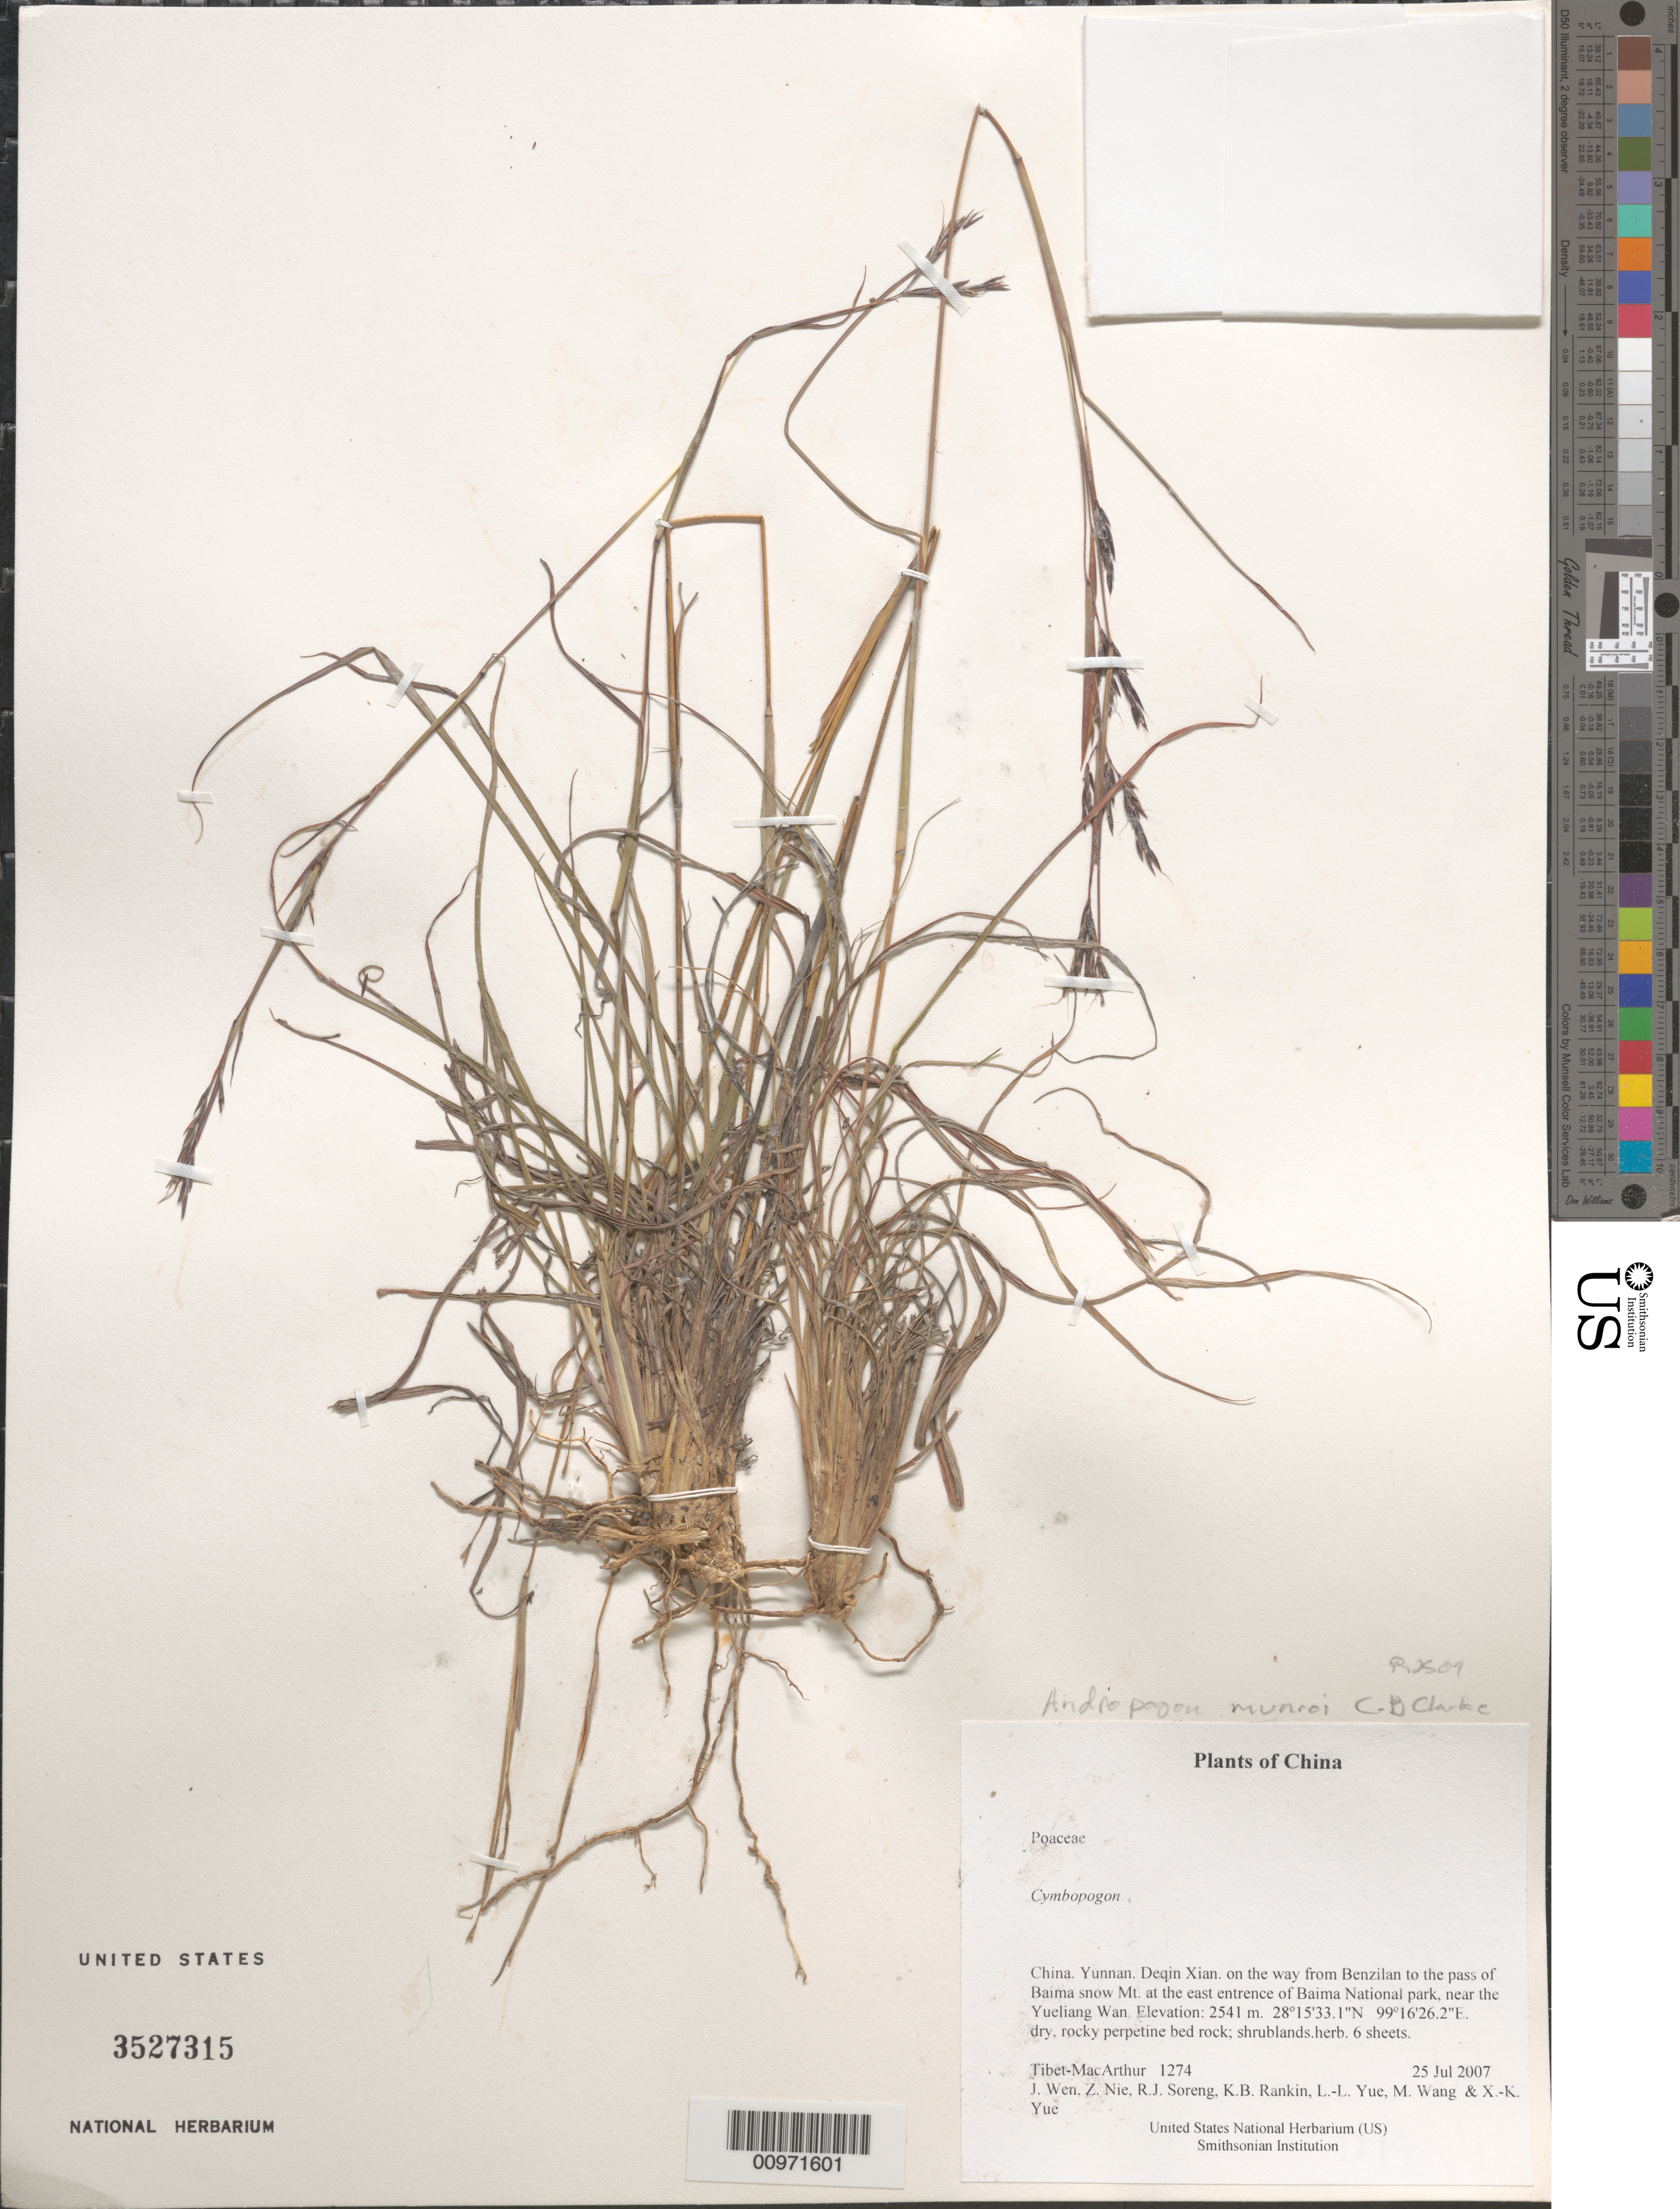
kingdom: Plantae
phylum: Tracheophyta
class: Liliopsida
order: Poales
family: Poaceae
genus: Andropogon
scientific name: Andropogon munroi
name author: C.B. Clarke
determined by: Soreng, Robert J., Research Associate (BOT), Smithsonian Institution - National Museum of Natural History (UNITED STATES)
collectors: Tibet-MacArthur, J. Wen, Z. Nie, R. J. Soreng, K. Rankin, L. Yue, M. Wang & X. Yue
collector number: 1274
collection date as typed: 25 Jul 2007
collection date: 2007-07-25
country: China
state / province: Yunnan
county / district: Deqin Xian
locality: on the way from Benzilan to the pass of Baima snow Mt. at the east entrence of Baima National park, near the Yueliang Wan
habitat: dry, rocky perpetine bed rock; shrublands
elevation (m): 2541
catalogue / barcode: US 3527315